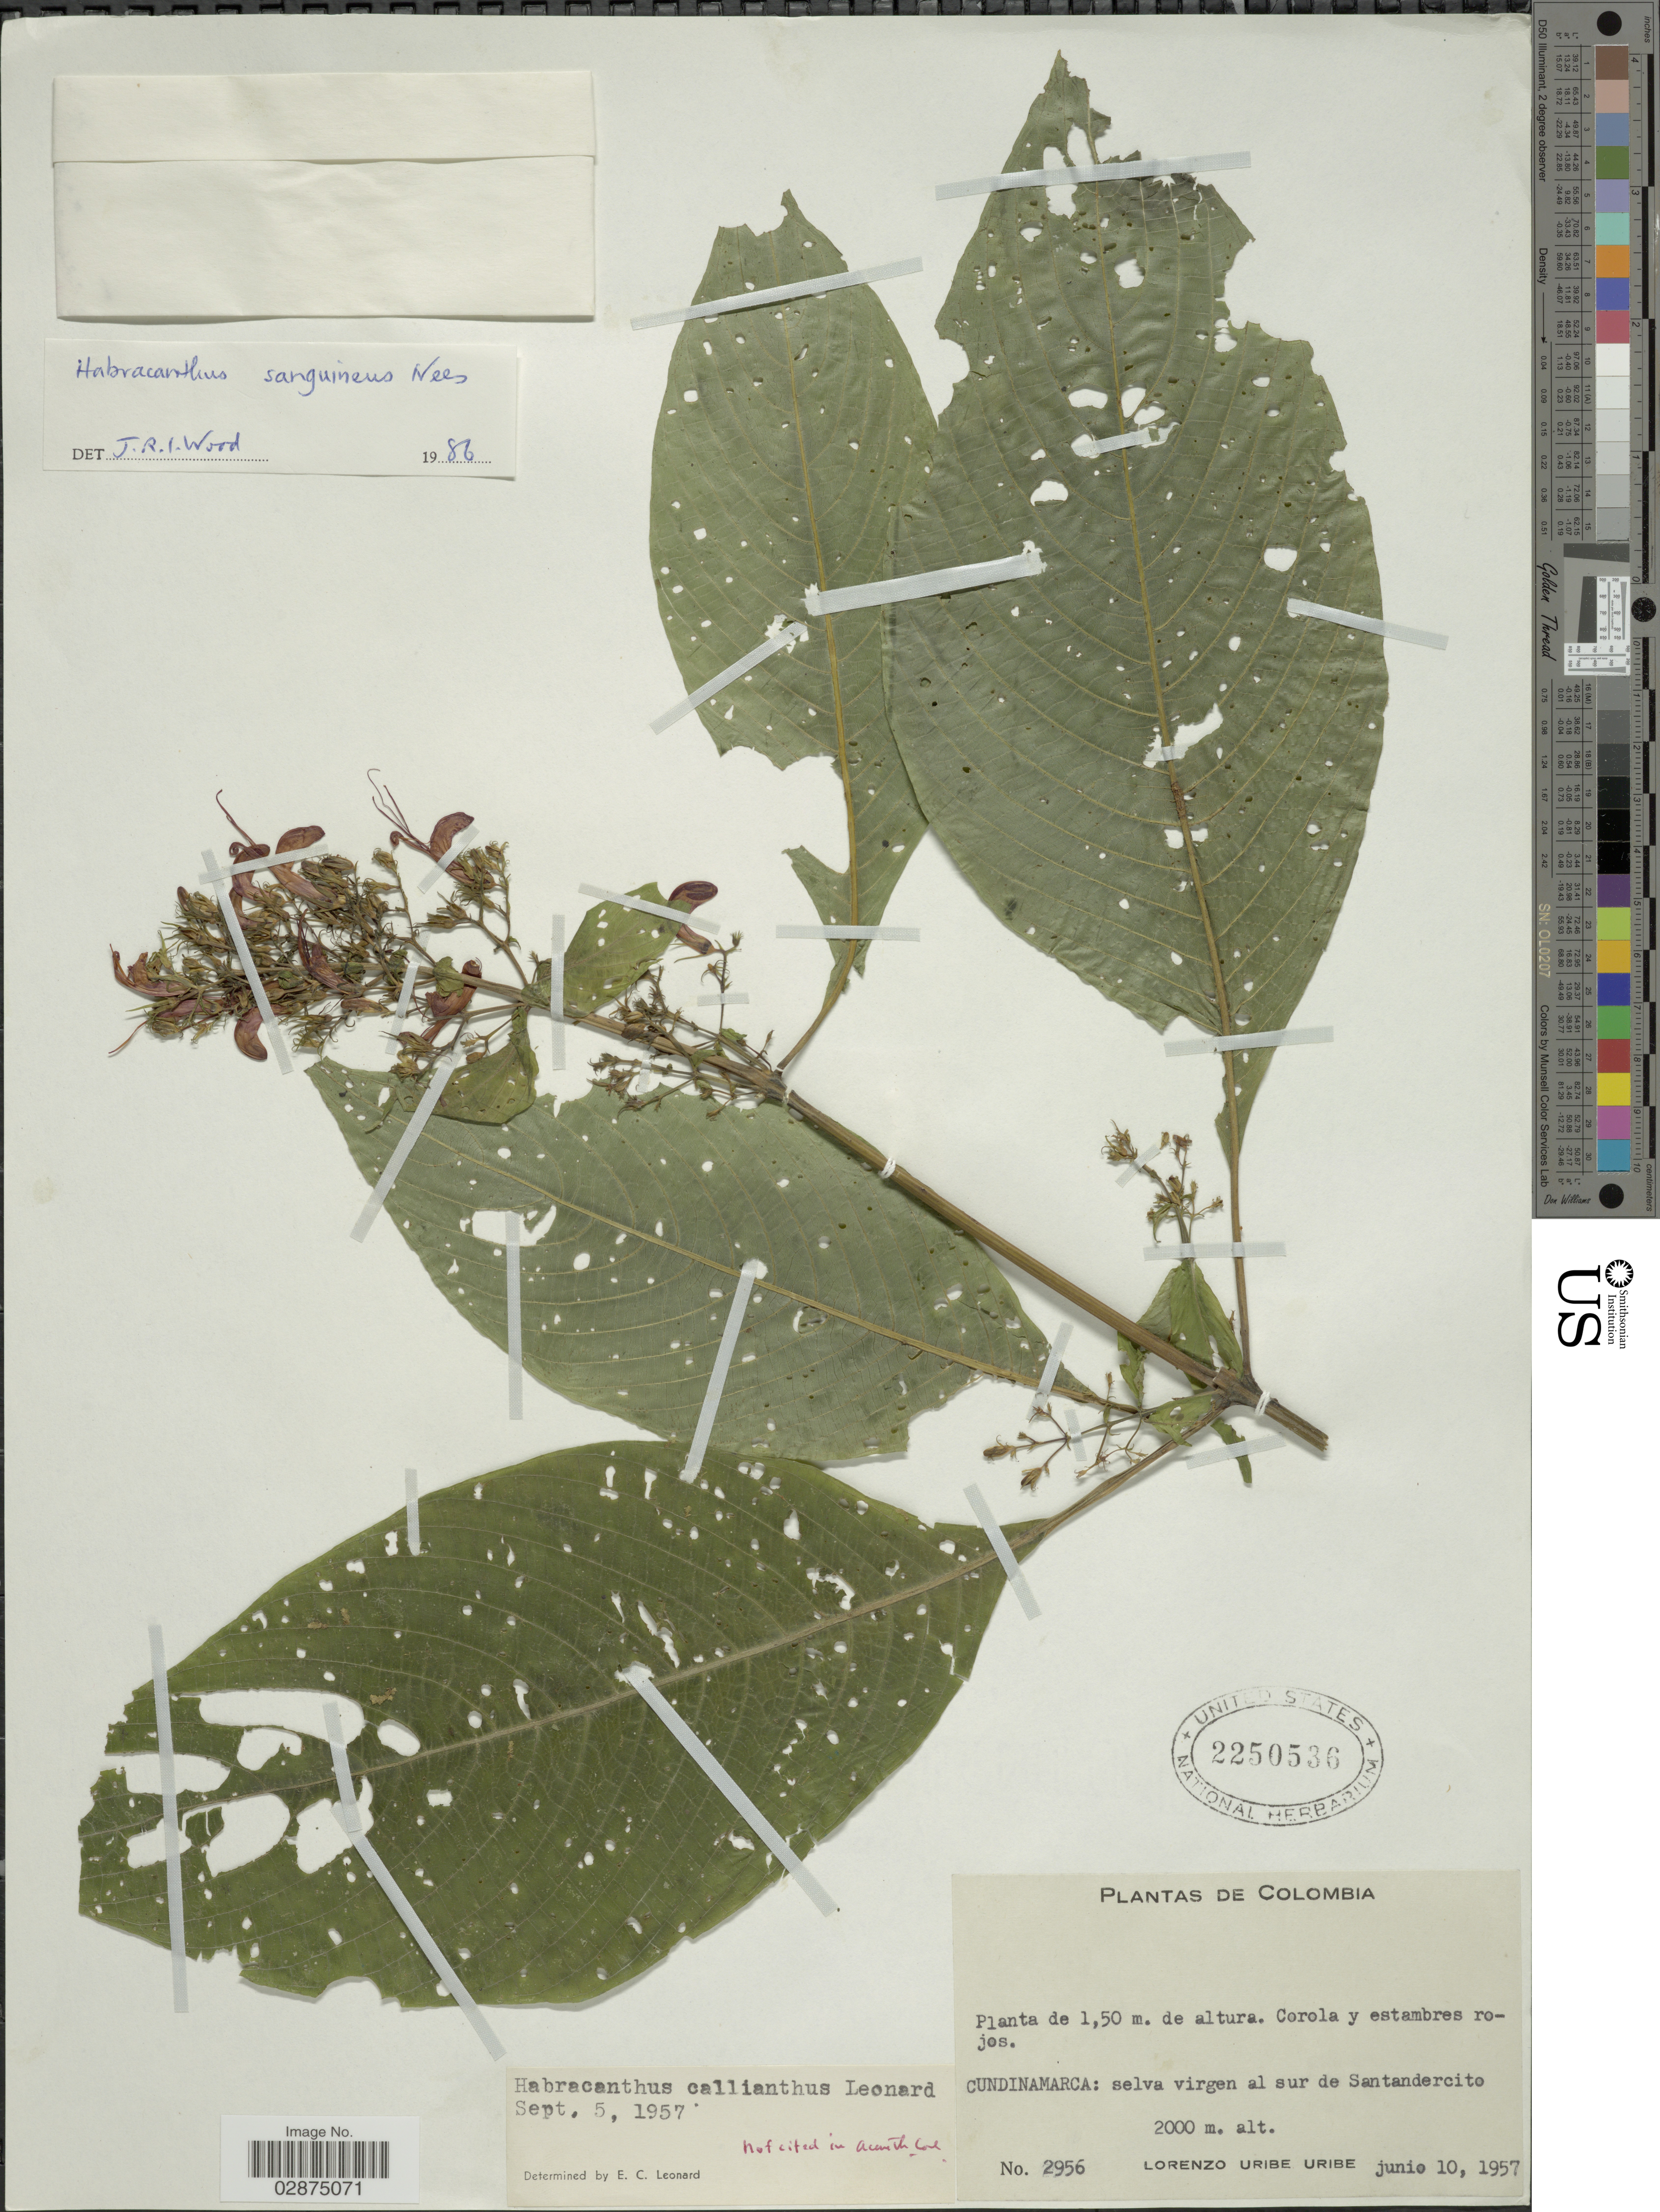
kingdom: Plantae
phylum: Tracheophyta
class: Magnoliopsida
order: Lamiales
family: Acanthaceae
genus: Habracanthus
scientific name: Habracanthus sanguineus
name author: Nees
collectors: L. Uribe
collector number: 2956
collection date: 1957-06-10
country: Colombia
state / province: Cundinamarca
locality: Selva virgen al sur de Santandercito.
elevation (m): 2000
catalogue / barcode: US 2250536